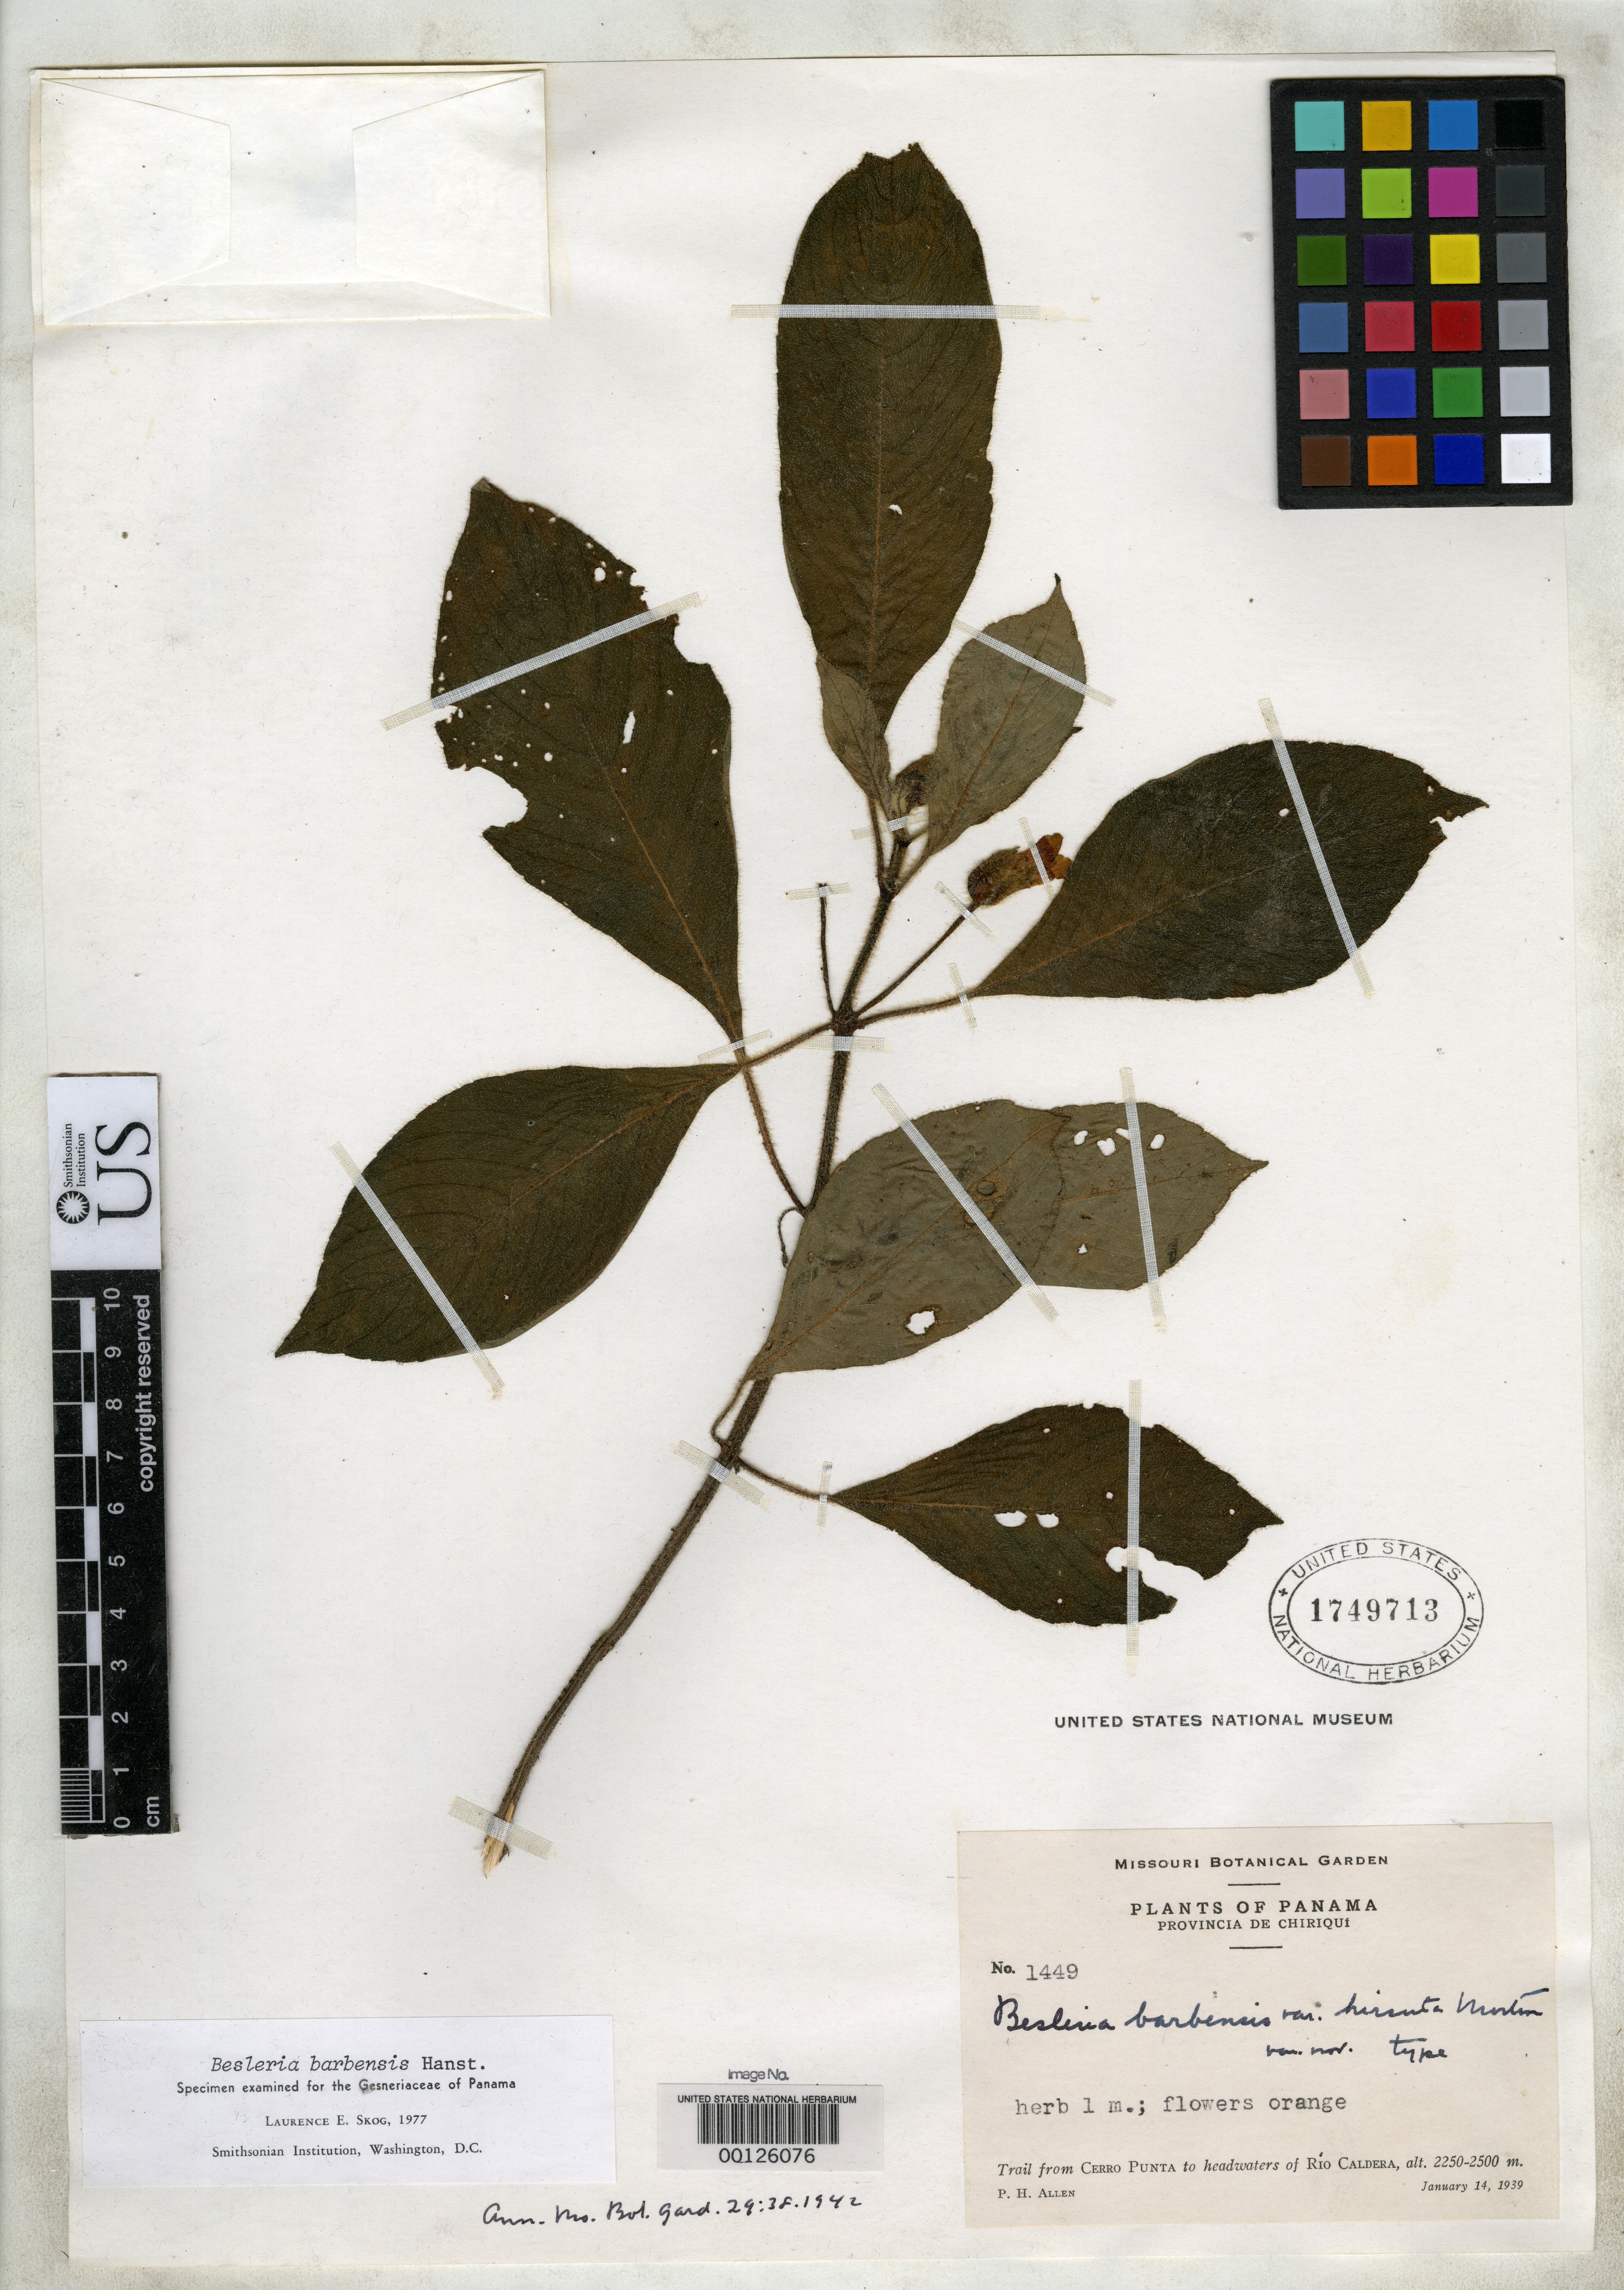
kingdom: Plantae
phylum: Tracheophyta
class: Magnoliopsida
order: Lamiales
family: Gesneriaceae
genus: Besleria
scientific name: Besleria barbensis var. hirsuta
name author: C.V. Morton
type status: Holotype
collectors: P. H. Allen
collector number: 1449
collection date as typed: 14 Jan 1939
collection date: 1939-01-14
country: Panama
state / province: Chiriquí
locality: Trail from Cerro Punta to headwaters of Rio Caldera.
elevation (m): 2250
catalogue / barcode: US 1749713